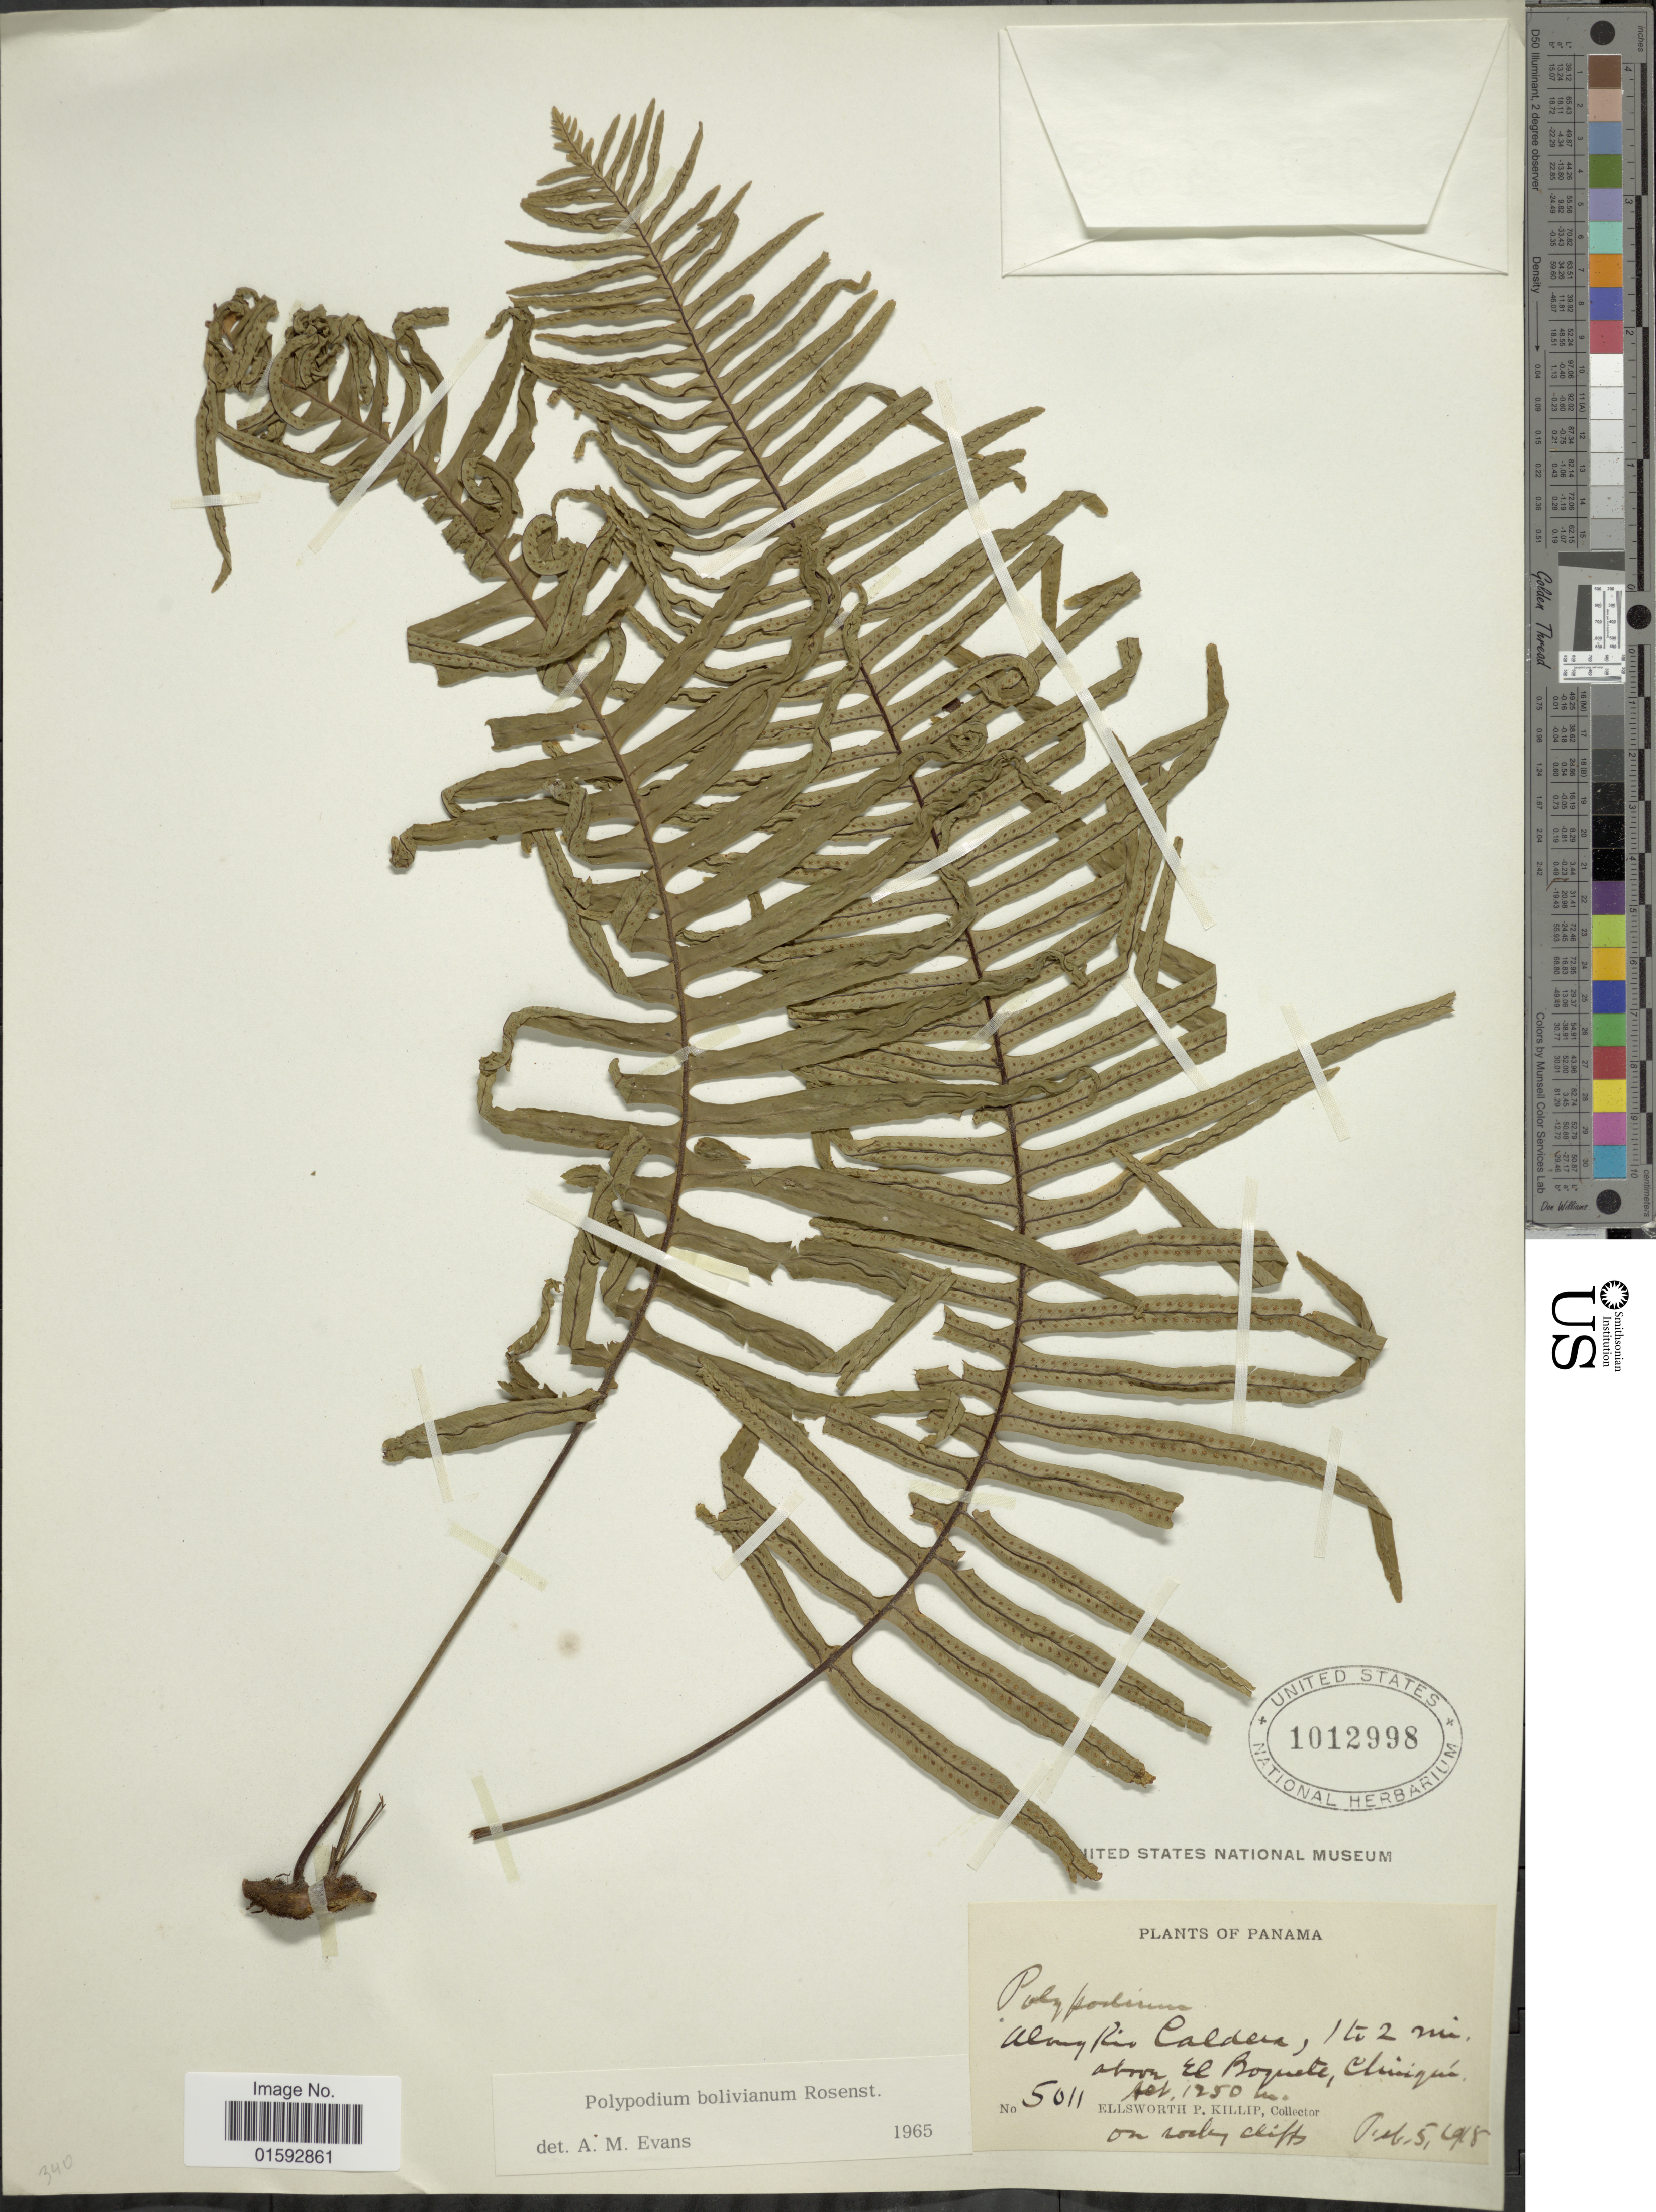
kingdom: Plantae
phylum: Tracheophyta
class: Polypodiopsida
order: Polypodiales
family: Polypodiaceae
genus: Pecluma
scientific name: Pecluma divaricata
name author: (E. Fourn.) Mickel & Beitel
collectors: E. P. Killip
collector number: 5011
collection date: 1918-02-05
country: Panama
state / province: Chiriqui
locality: Along Rio Caldera, 1 to 2 mi above El Boquete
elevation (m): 1250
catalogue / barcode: US 1012998